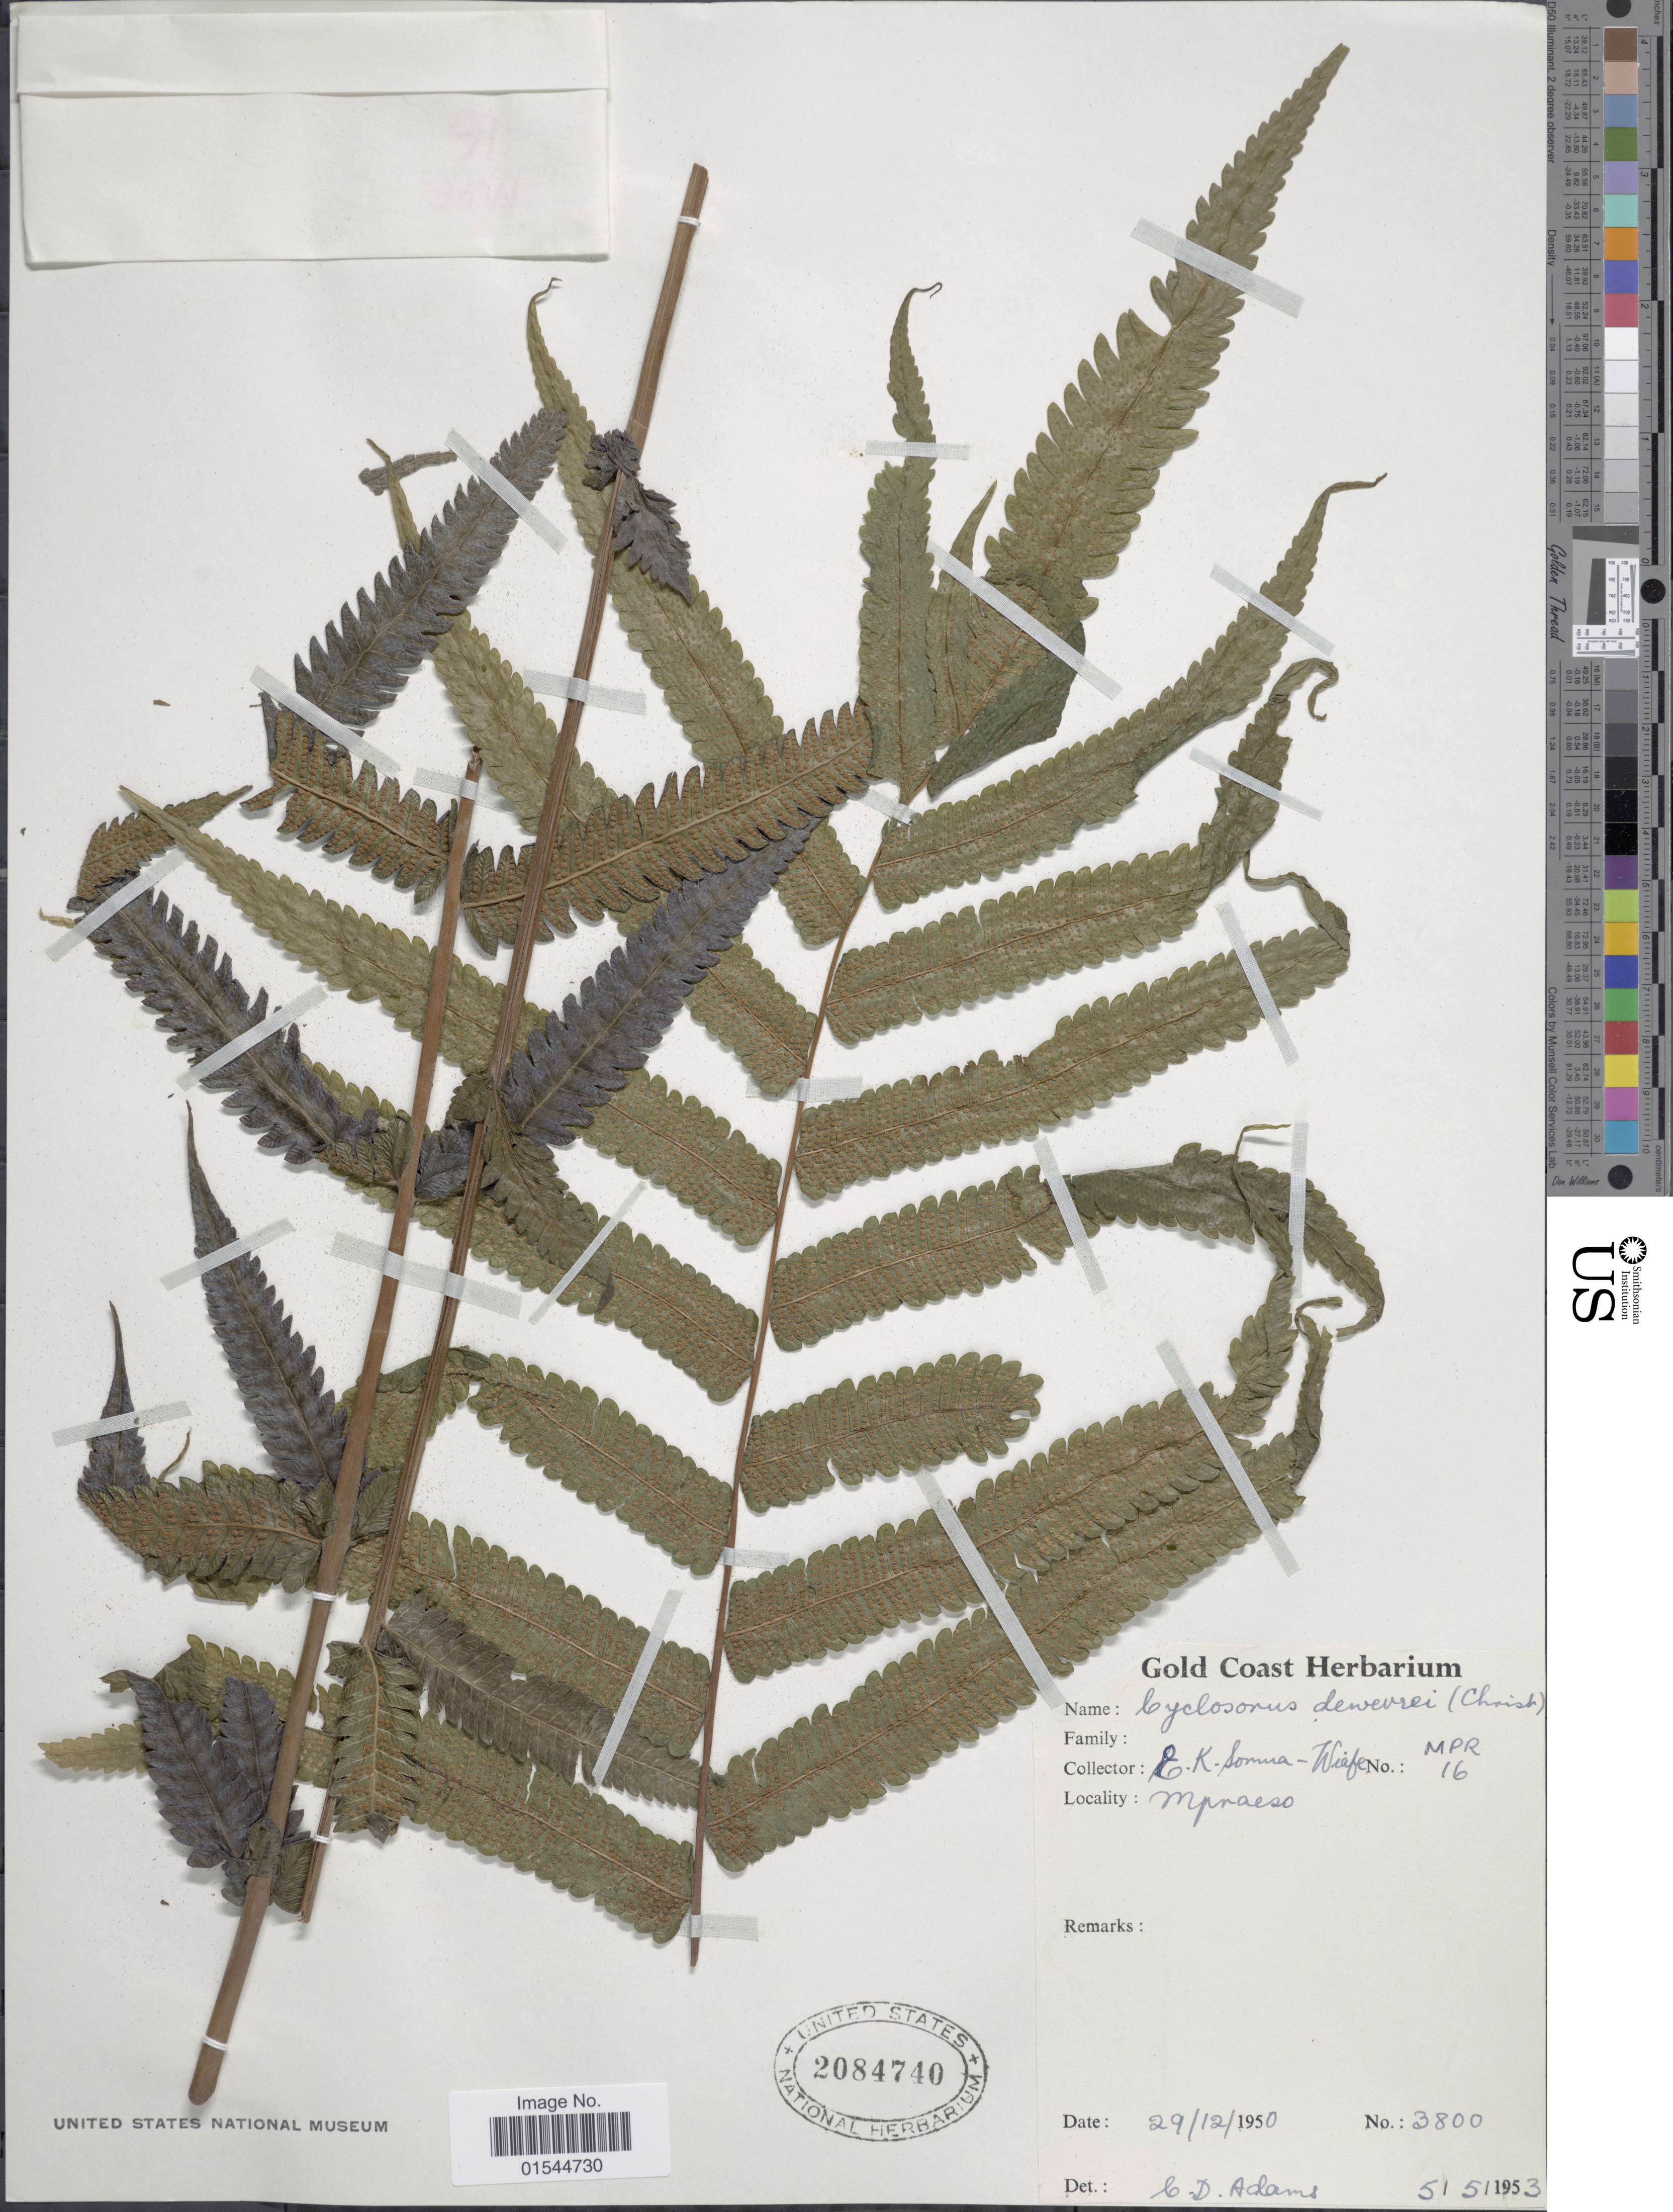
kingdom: Plantae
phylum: Tracheophyta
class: Polypodiopsida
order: Polypodiales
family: Thelypteridaceae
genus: Pneumatopteris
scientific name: Pneumatopteris afra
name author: (Christ) Holttum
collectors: E. Sommer-Wiafe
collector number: MPR16*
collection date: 1950-12-29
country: Ghana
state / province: Eastern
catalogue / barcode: US 2084740